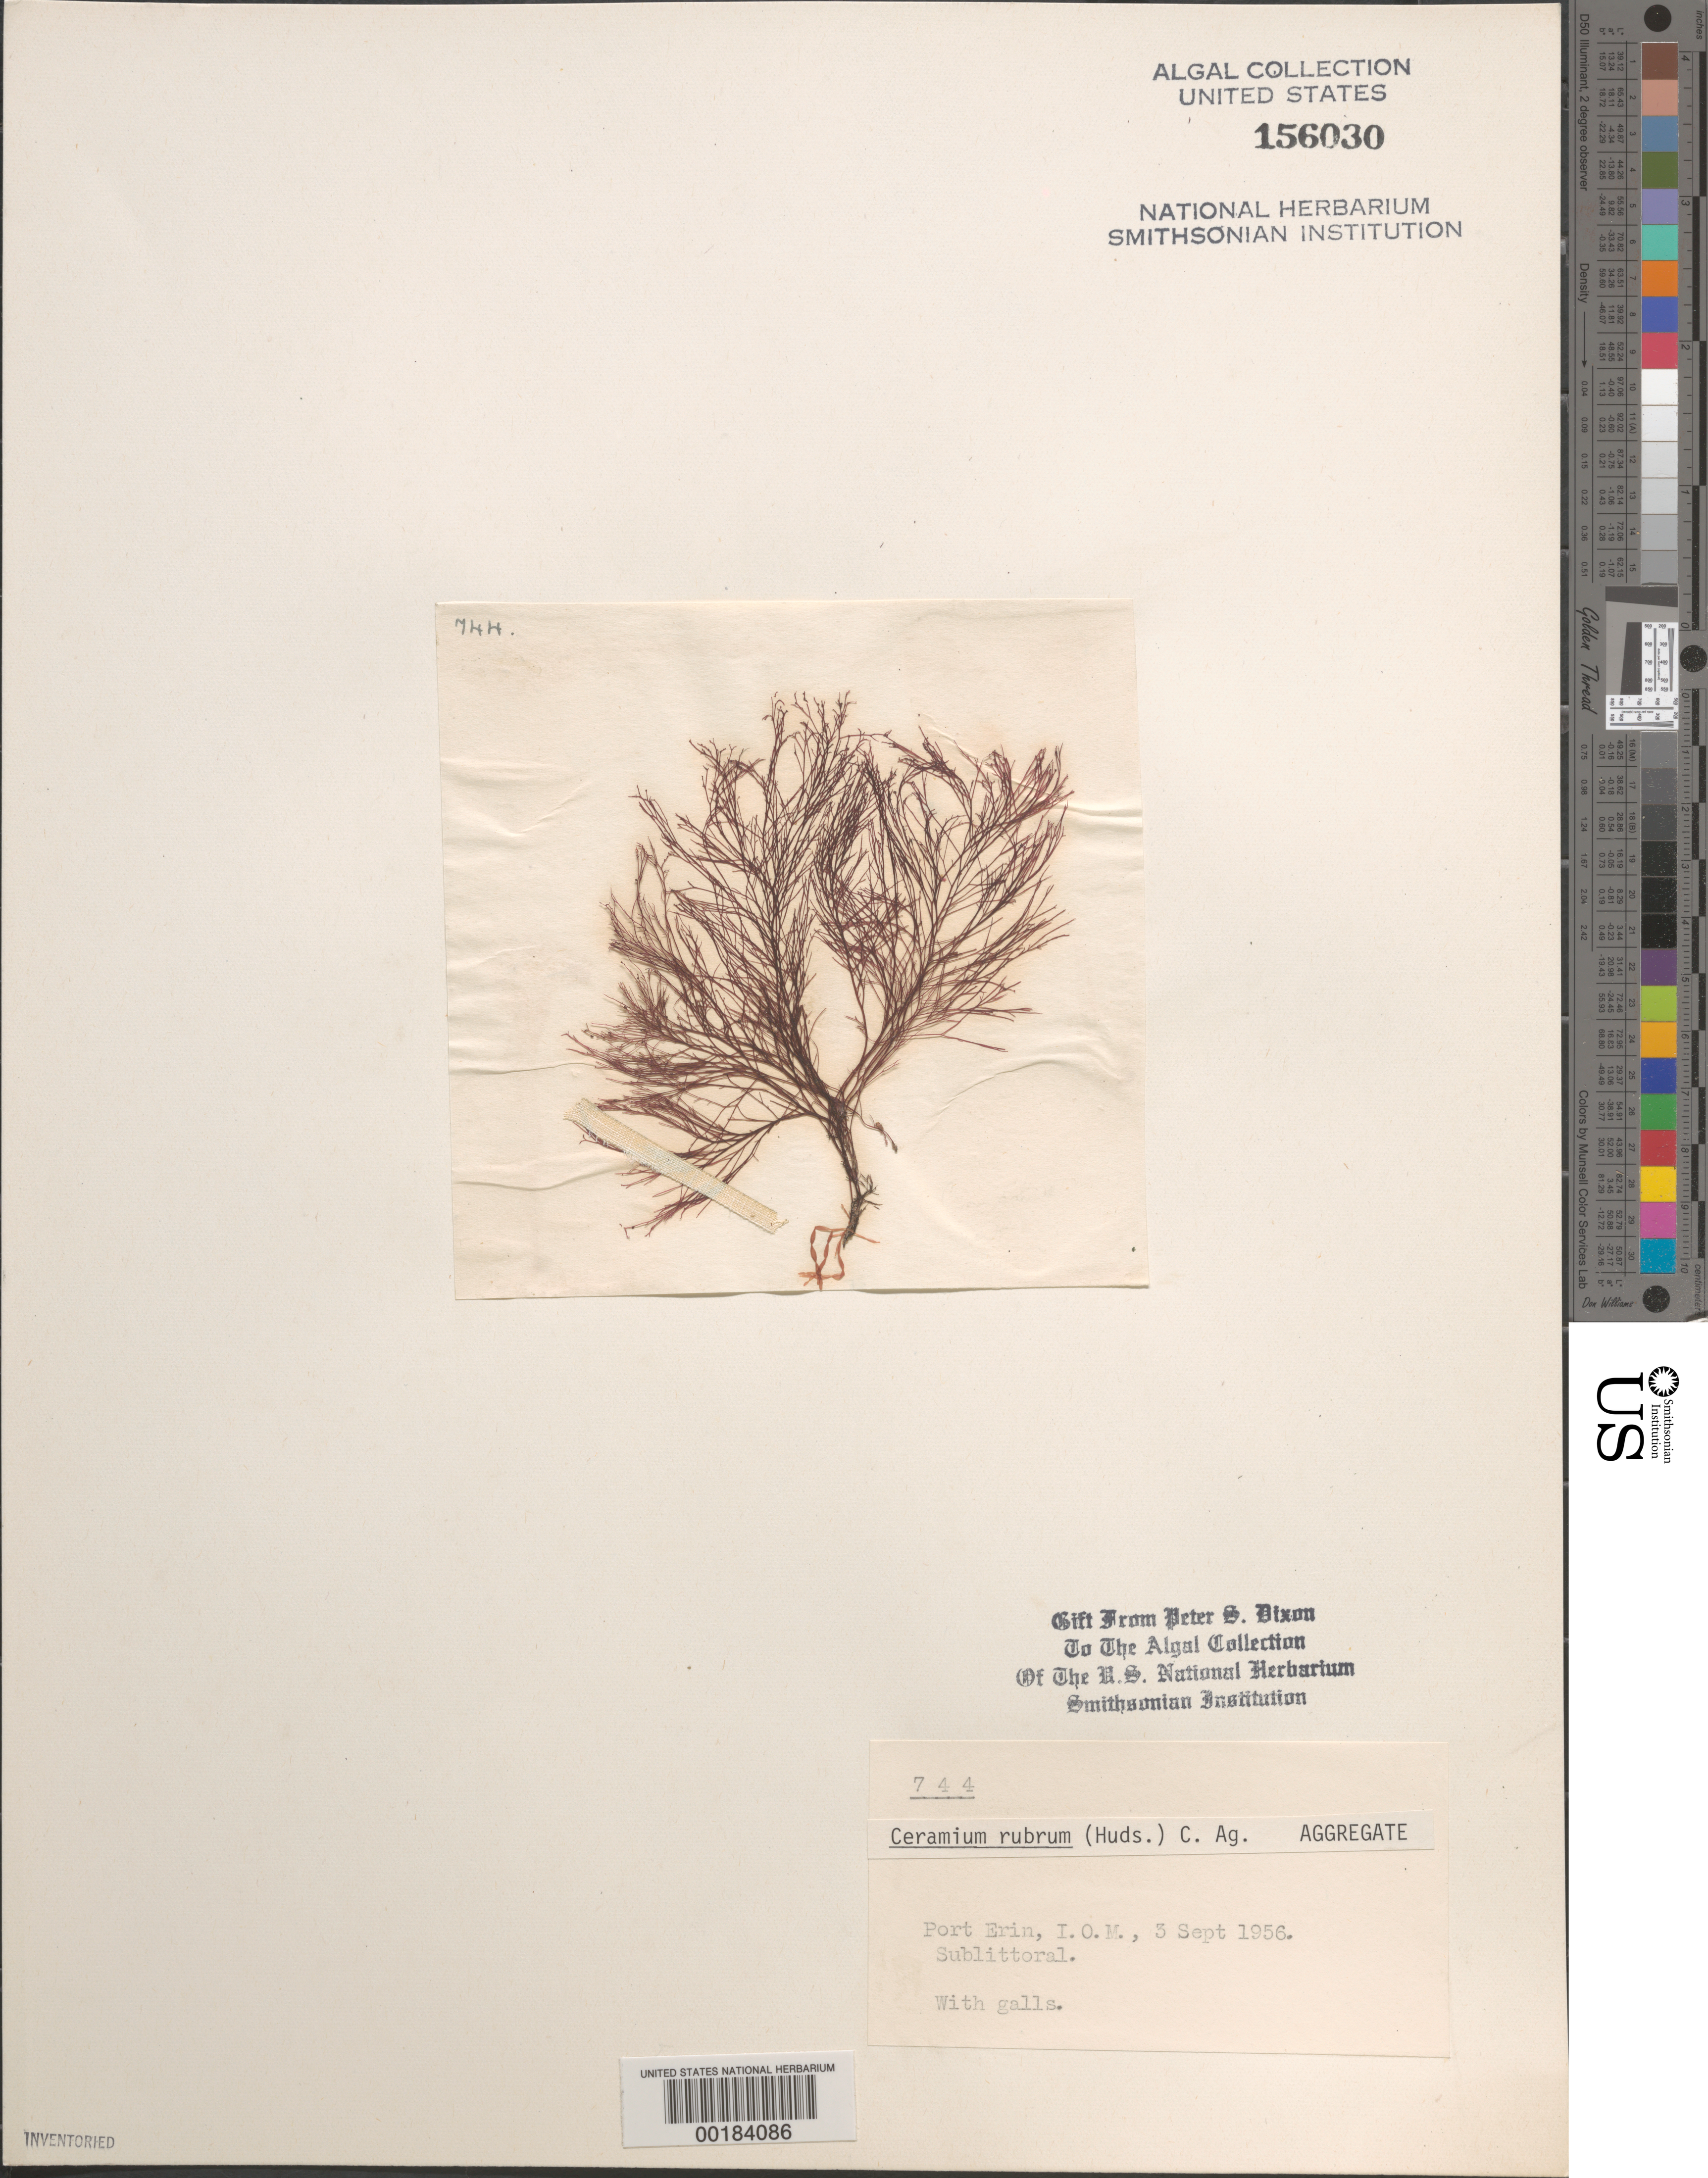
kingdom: Plantae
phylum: Rhodophyta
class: Florideophyceae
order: Ceramiales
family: Ceramiaceae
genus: Ceramium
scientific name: Ceramium rubrum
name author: C. Agardh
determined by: Dixon, P. S.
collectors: P. S. Dixon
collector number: PSD 744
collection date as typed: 03 Sep 1956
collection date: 1956-09-03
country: United Kingdom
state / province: England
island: Isle of Man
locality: Port Erin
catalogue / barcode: US 156030